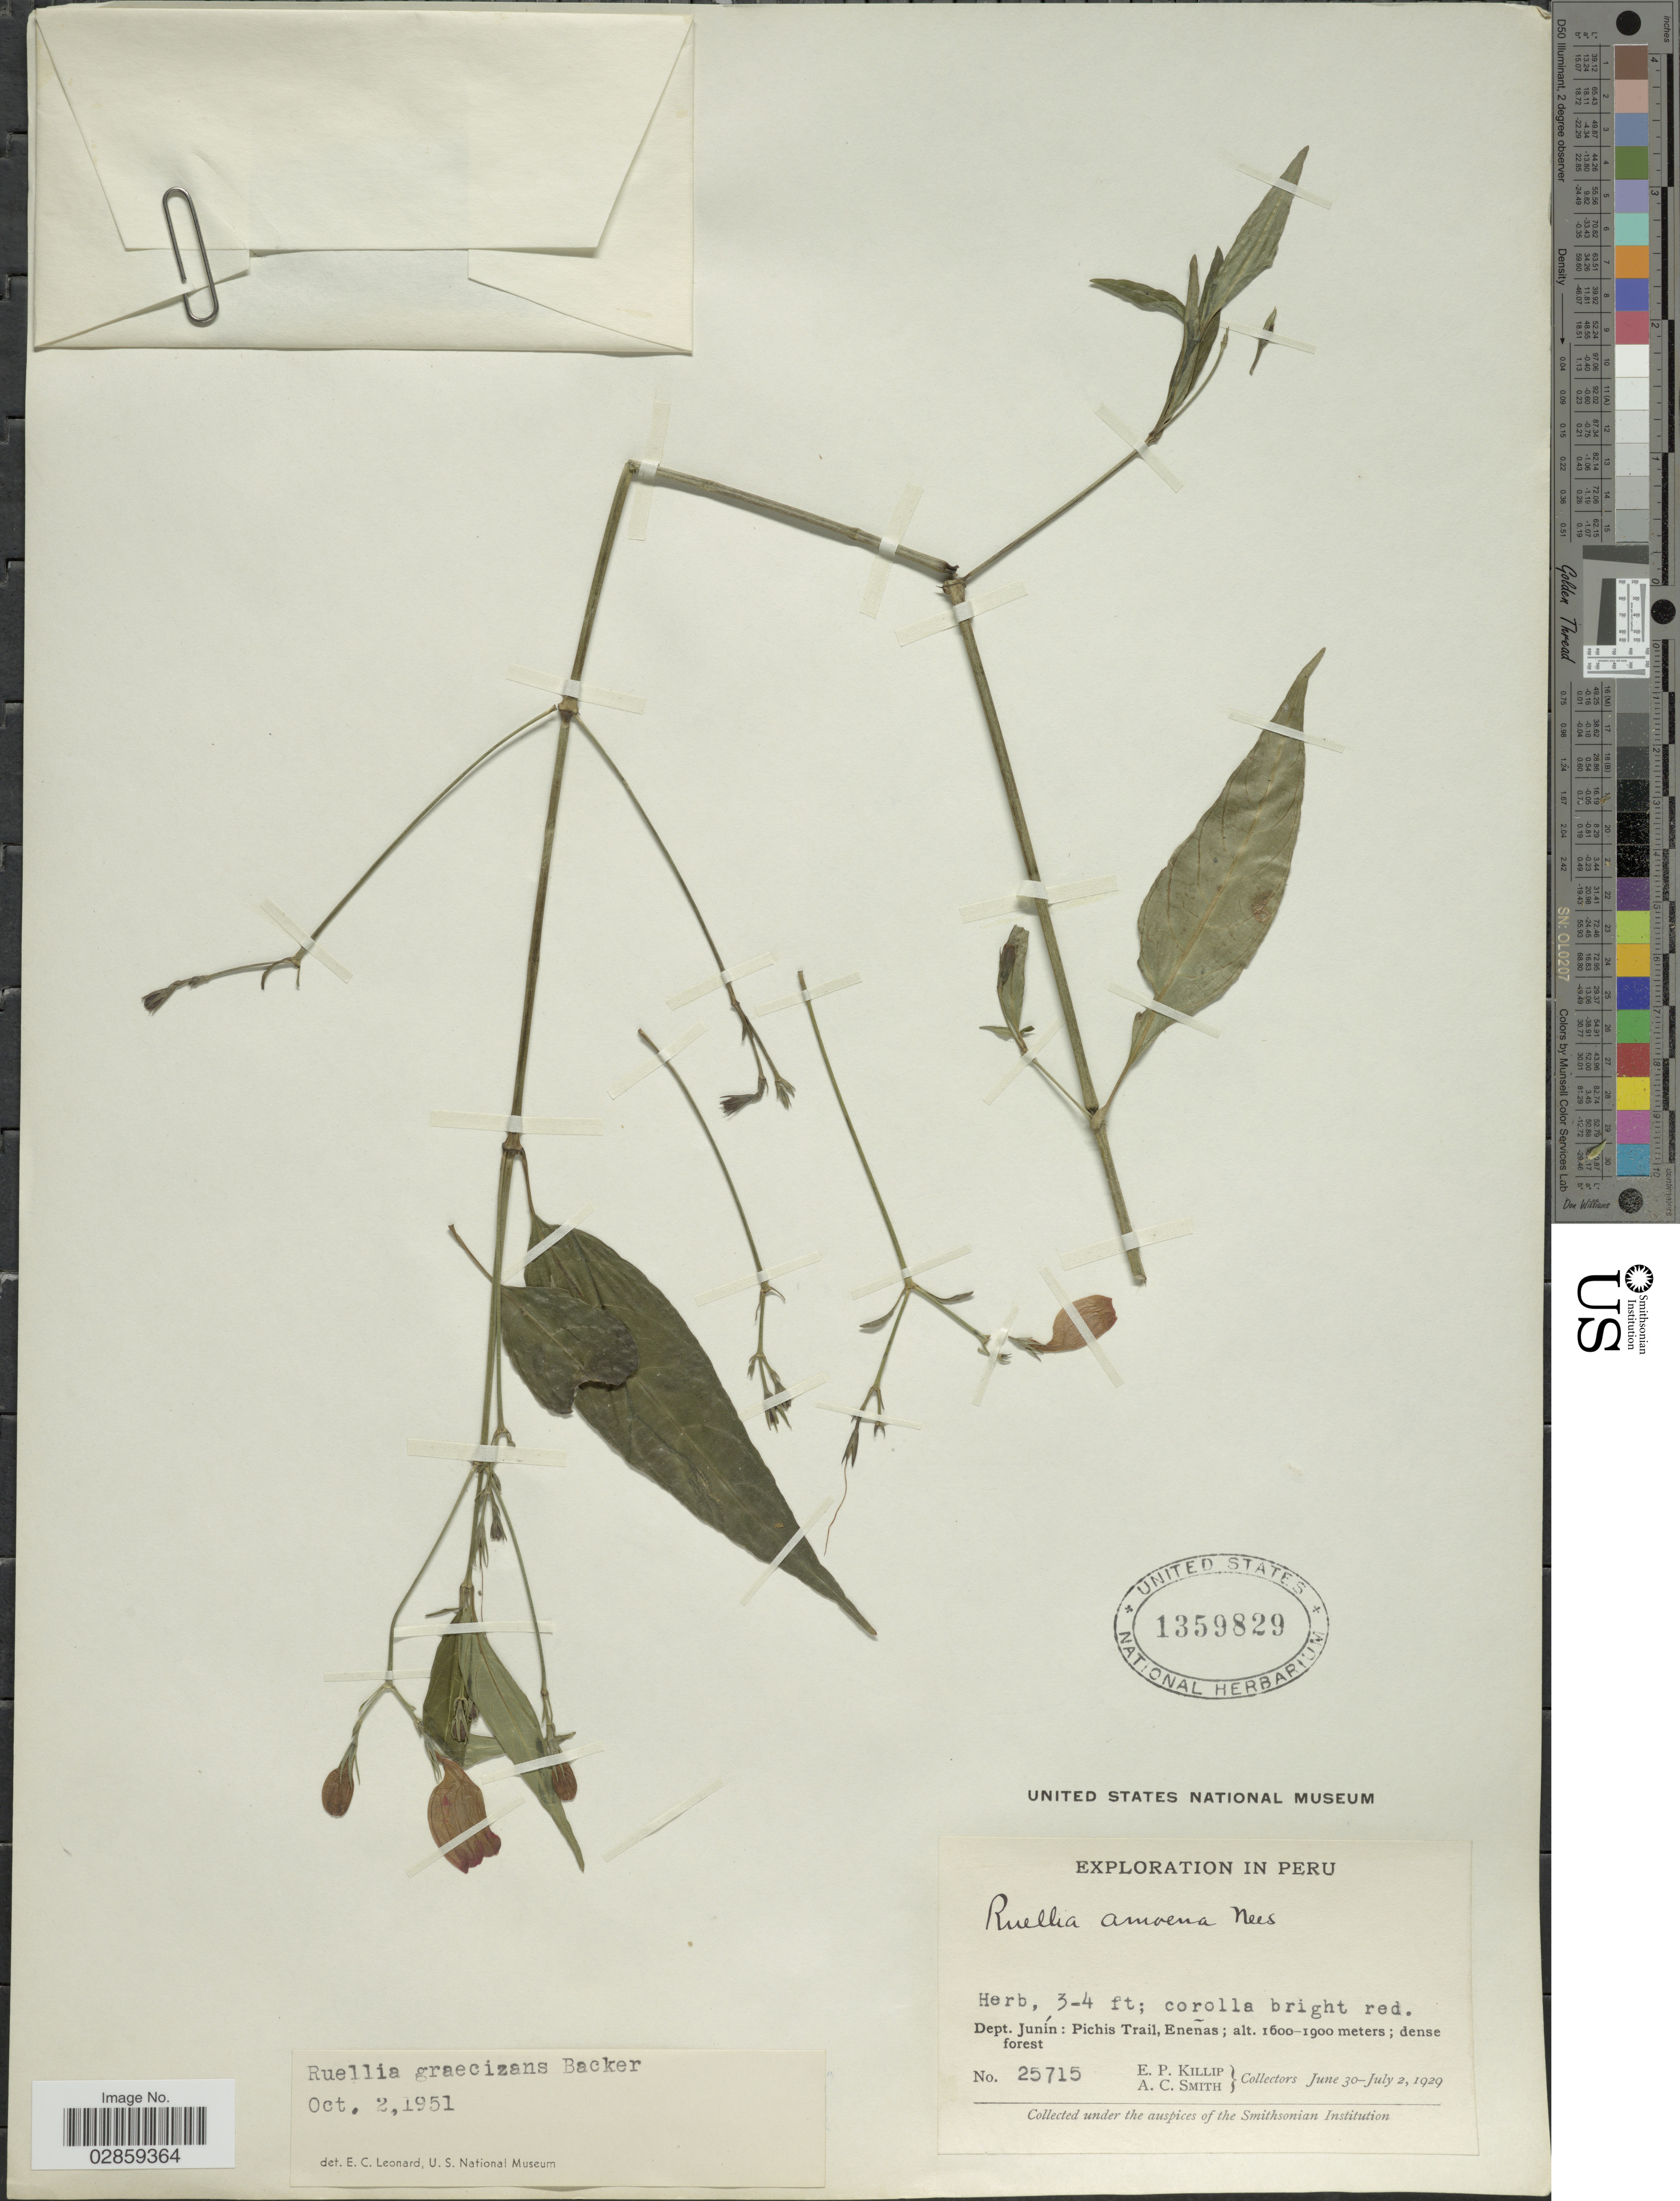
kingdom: Plantae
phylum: Tracheophyta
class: Magnoliopsida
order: Lamiales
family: Acanthaceae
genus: Ruellia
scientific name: Ruellia brevifolia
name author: (Pohl) C. Ezcurra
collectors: E. P. Killip & A. C. Smith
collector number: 25715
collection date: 1929-06-30/1929-07-02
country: Peru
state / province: Junín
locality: Dept. Junín: Pichis Trail, Eneñas.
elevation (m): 1600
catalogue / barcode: US 1359829